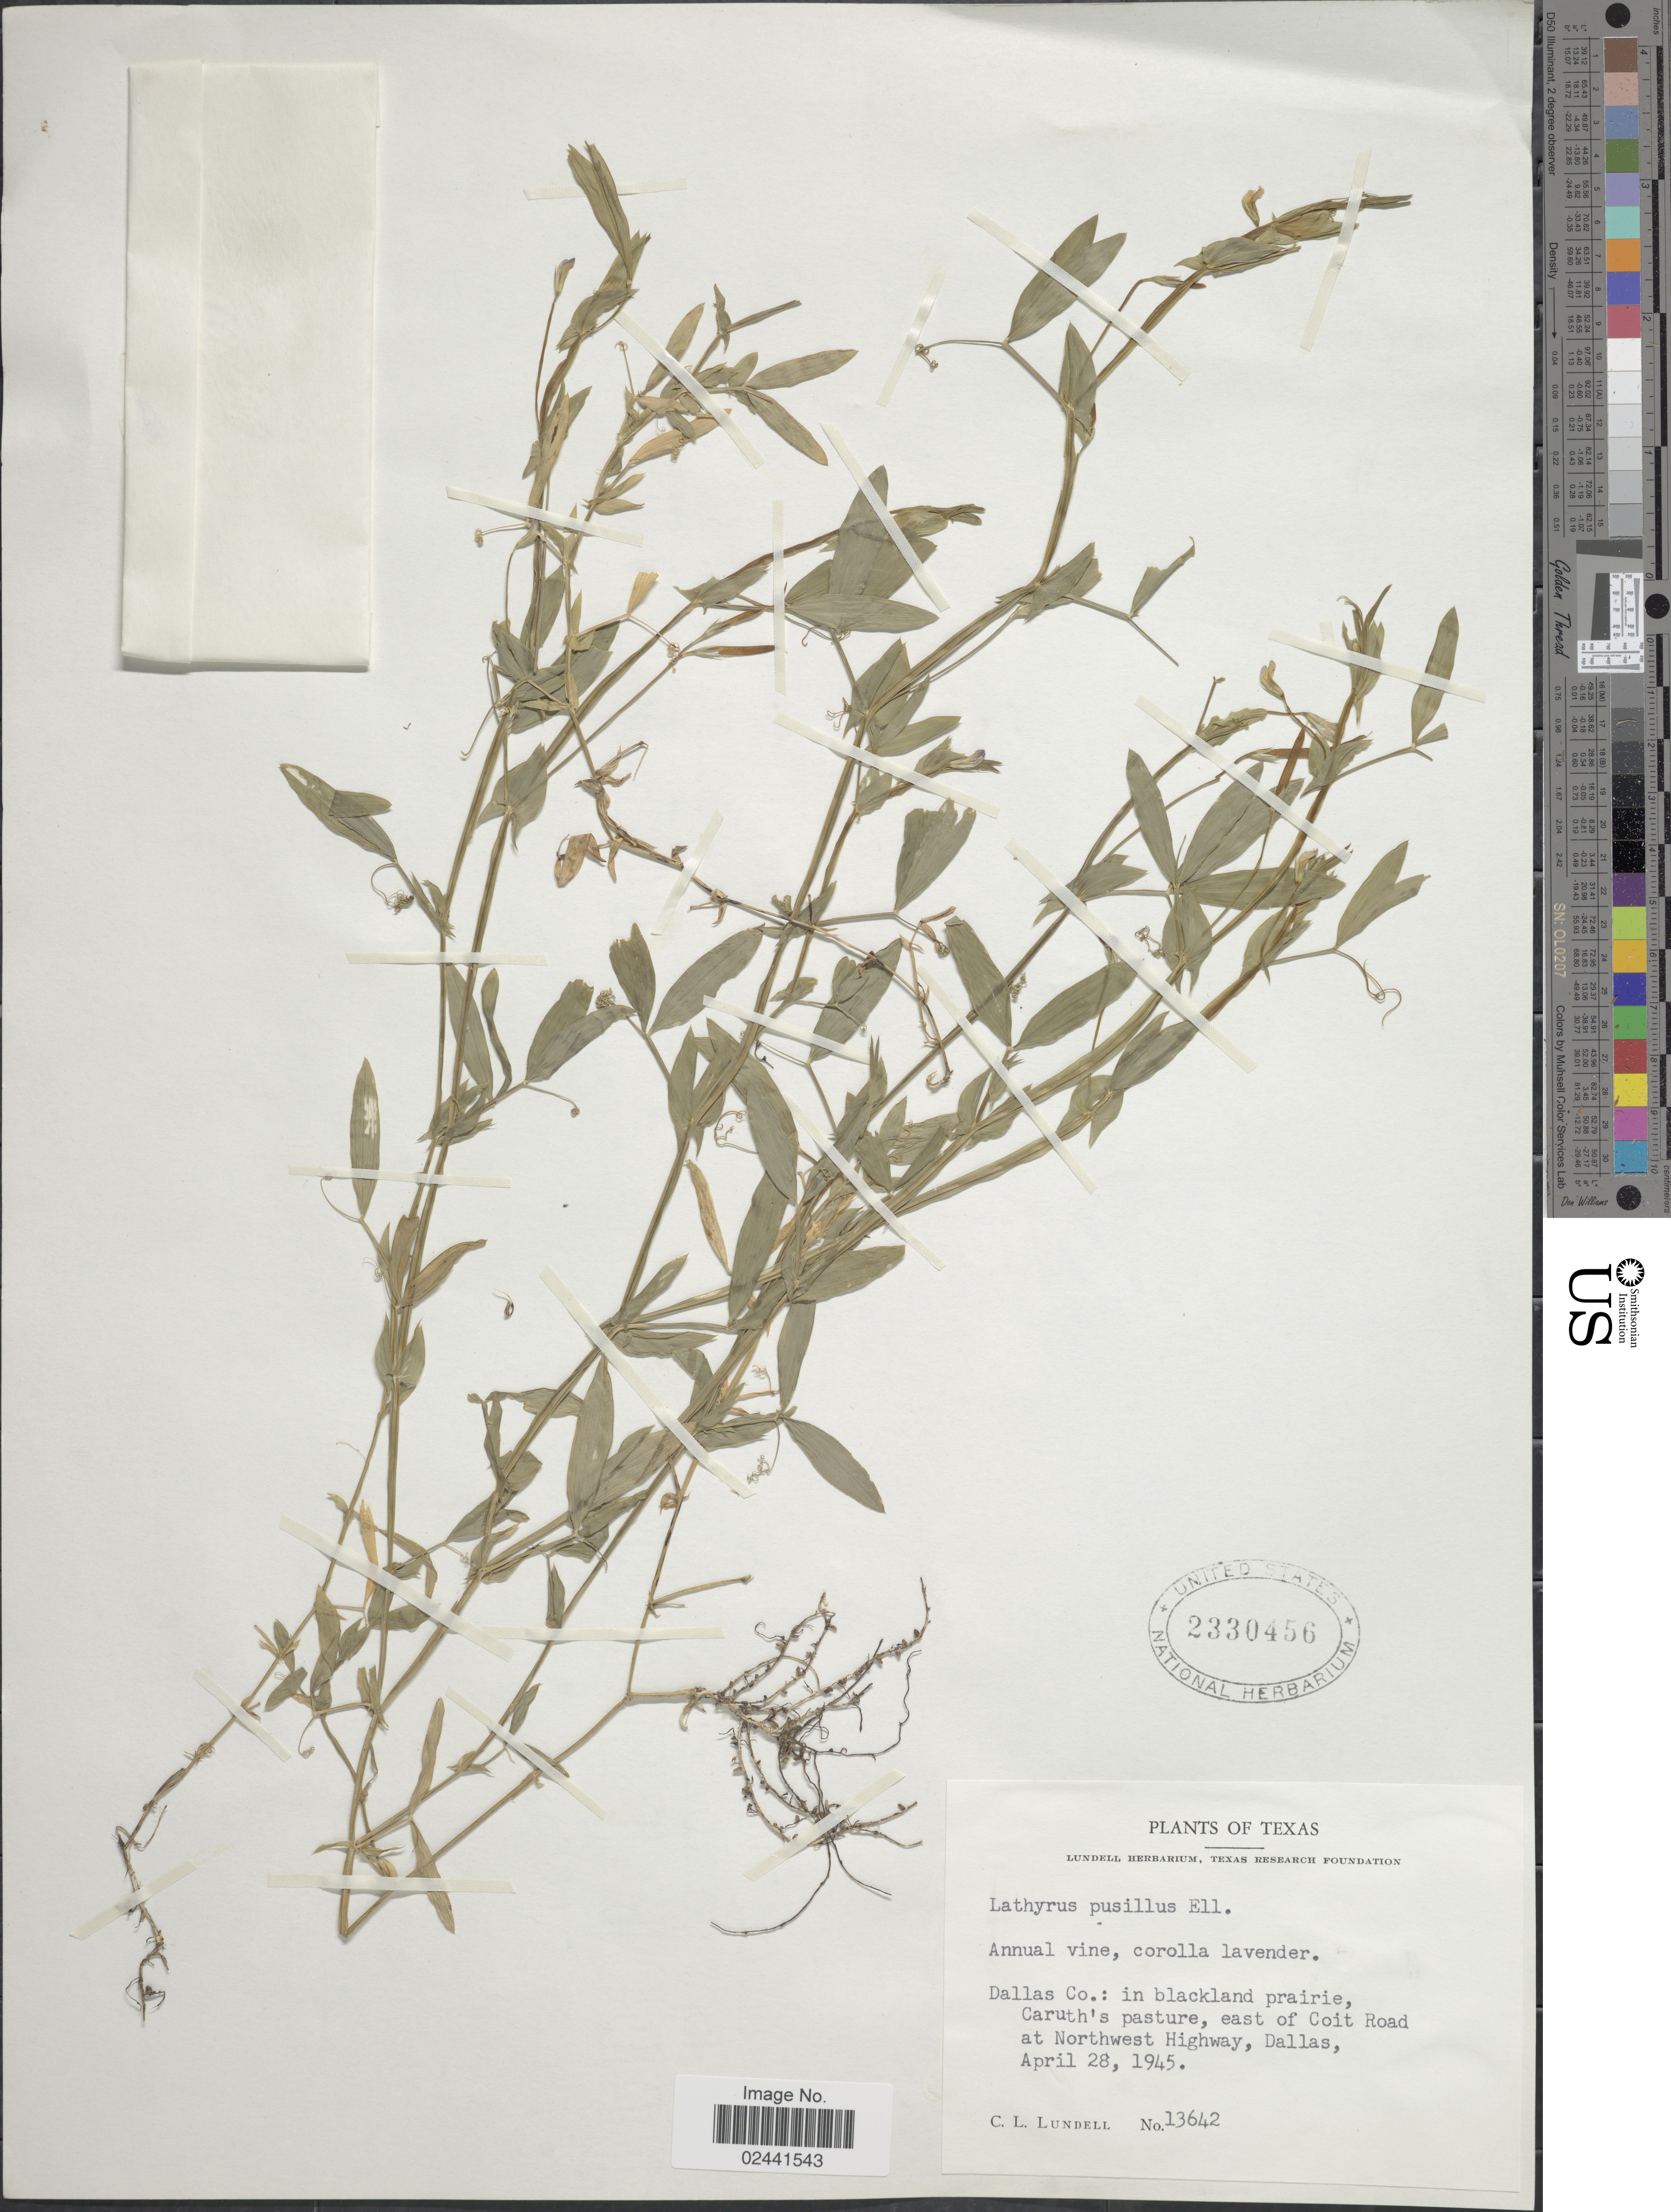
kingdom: Plantae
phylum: Tracheophyta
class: Magnoliopsida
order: Fabales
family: Fabaceae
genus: Lathyrus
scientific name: Lathyrus pusillus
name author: Elliott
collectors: C. L. Lundell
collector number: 13642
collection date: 1945-04-28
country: United States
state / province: Texas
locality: Dallas Co.: in blackland prairie, caruth's pasture, east of Coit Road at Northwest Highway, Dallas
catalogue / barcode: US 2330456